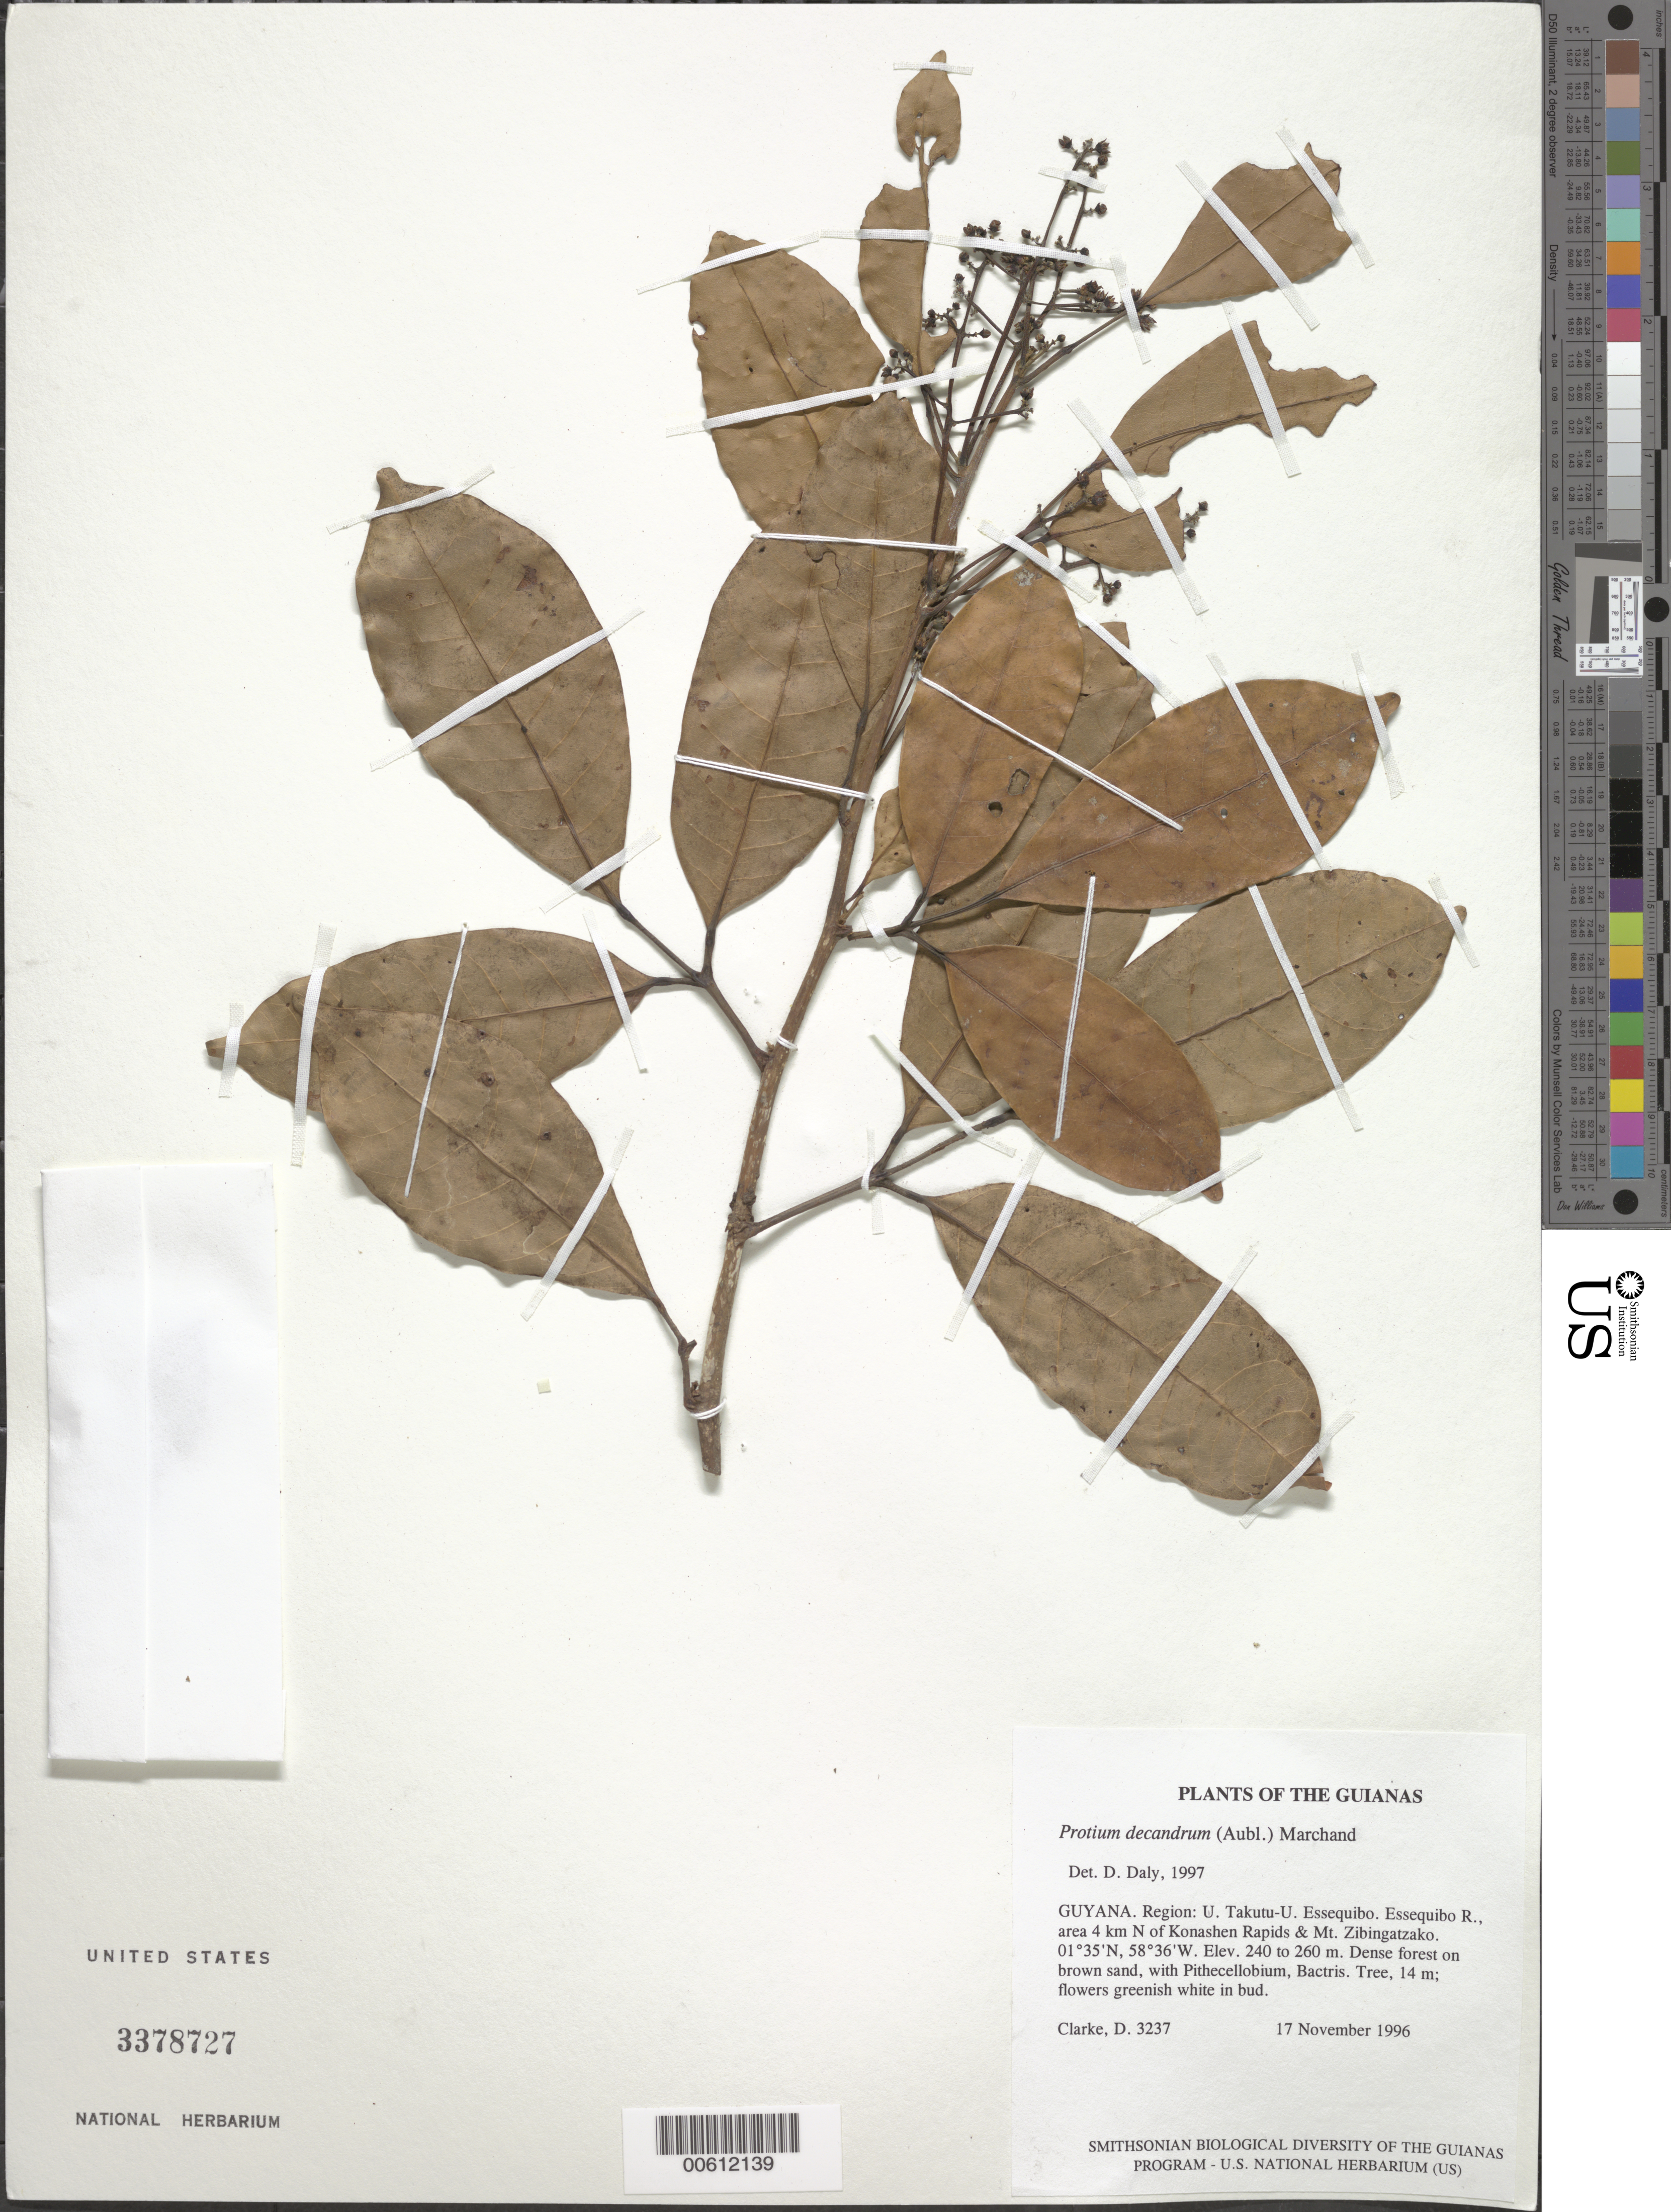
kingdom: Plantae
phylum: Tracheophyta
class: Magnoliopsida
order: Sapindales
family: Burseraceae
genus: Protium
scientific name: Protium decandrum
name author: (Aubl.) Marchand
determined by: Daly, D. C.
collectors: H. D. Clarke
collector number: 3237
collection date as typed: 17 November 1996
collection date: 1996-11-17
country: Guyana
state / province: U. Takutu-U. Essequibo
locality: Essequibo R., area 4 km N of Konashen Rapids & Mt. Zibingatzako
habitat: Dense forest on brown sand, with Pithecellobium, Bactris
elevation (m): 240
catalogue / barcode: US 3378727